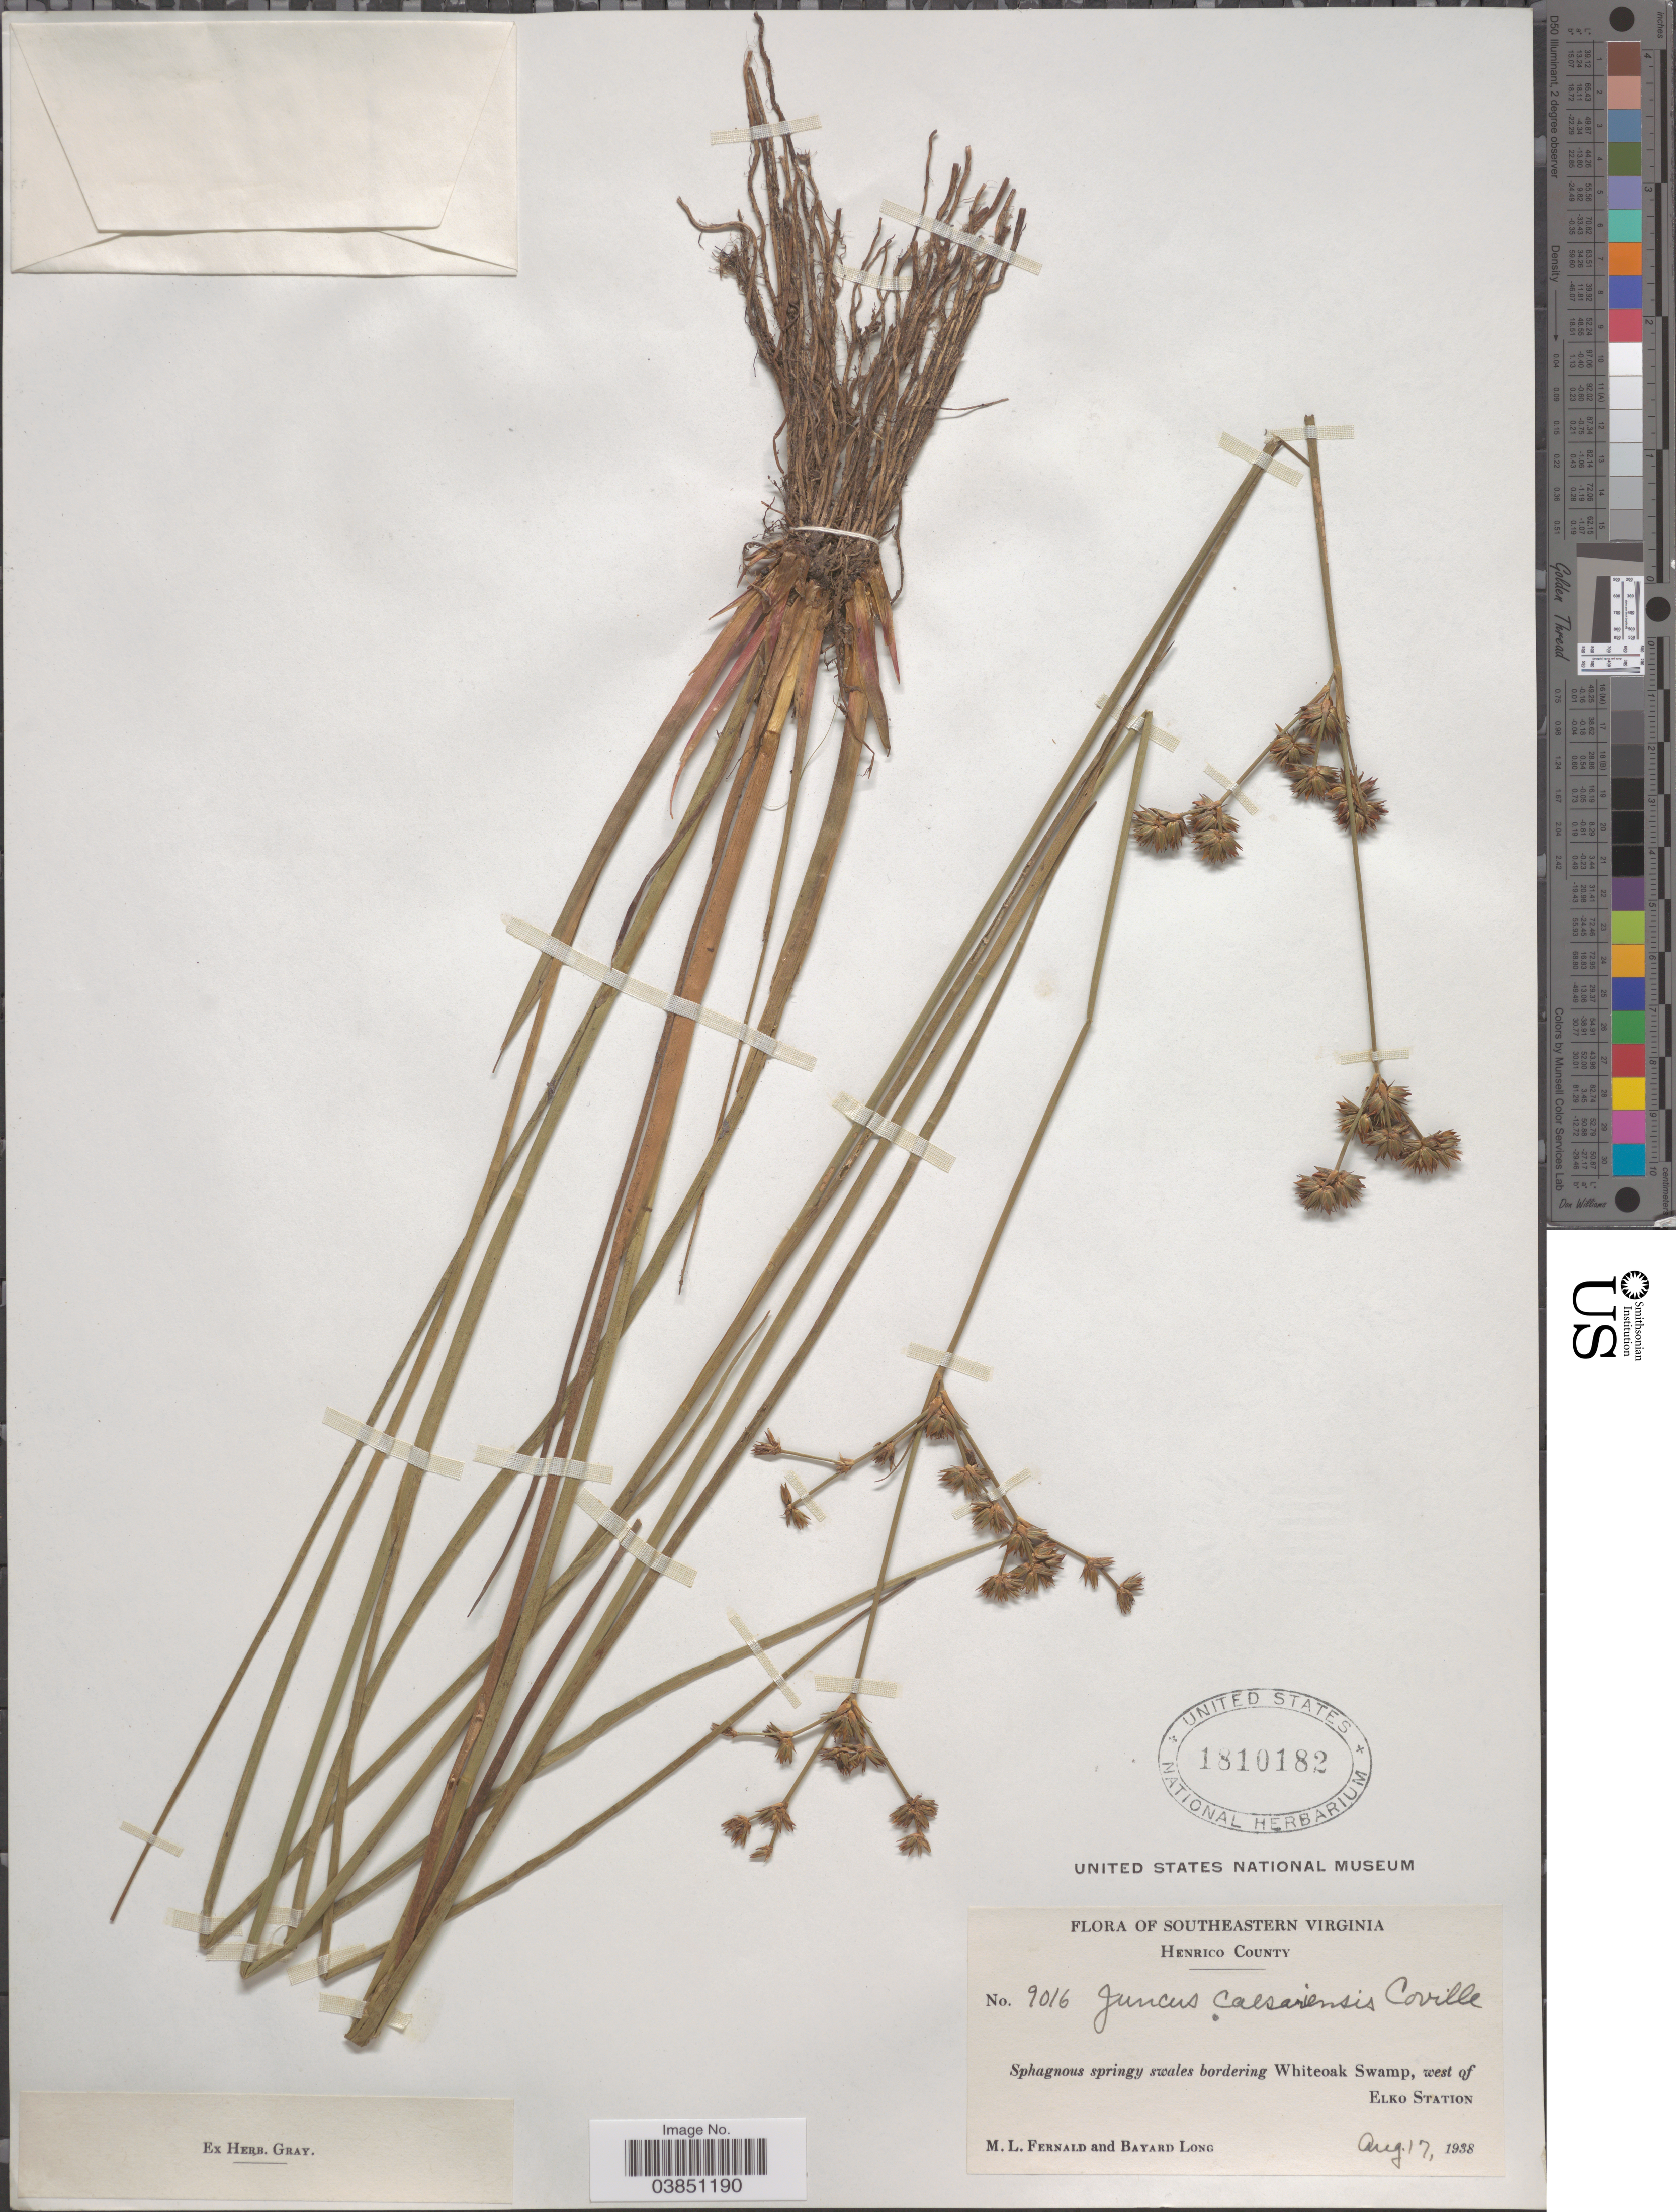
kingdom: Plantae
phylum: Tracheophyta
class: Liliopsida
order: Poales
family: Juncaceae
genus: Juncus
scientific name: Juncus caesariensis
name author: Coville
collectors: M. L. Fernald & B. Long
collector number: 9016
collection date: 1938-08-17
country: United States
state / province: Virginia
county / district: Henrico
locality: Southeastern Virginia. Henrico County. Bordering Whiteoak Swamp, east of Elko Station.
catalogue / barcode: US 1810182